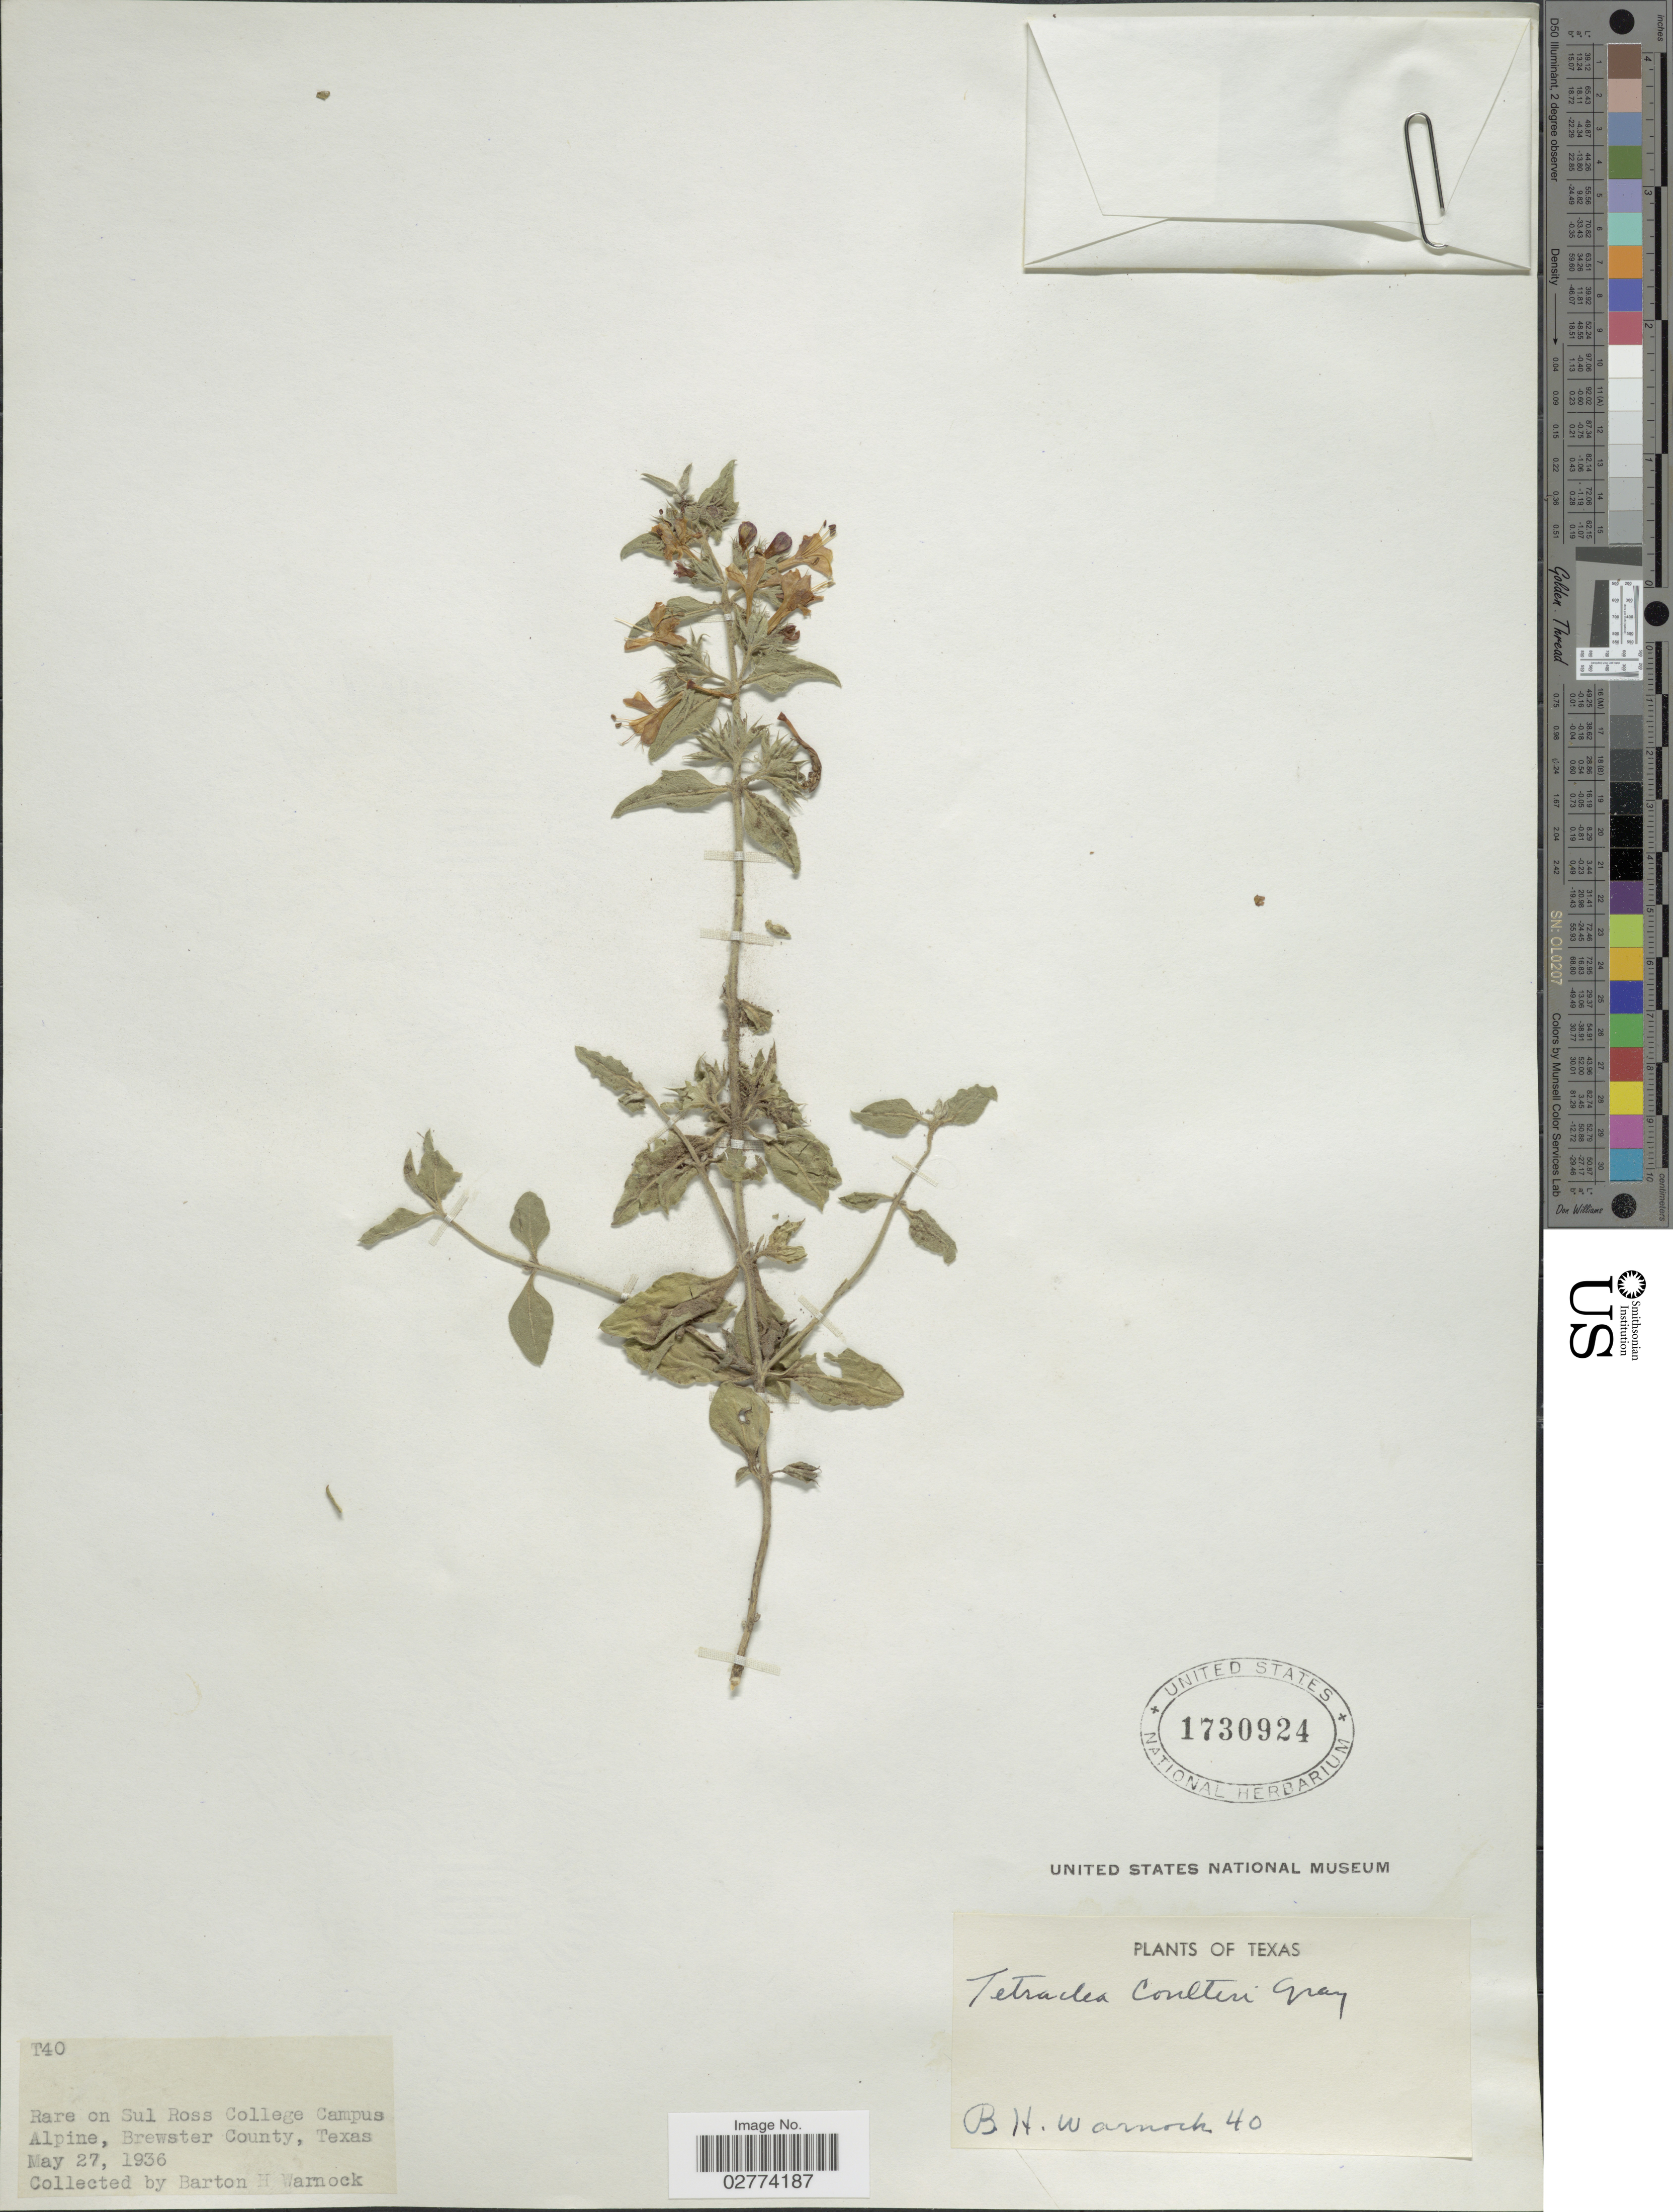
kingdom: Plantae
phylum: Tracheophyta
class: Magnoliopsida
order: Lamiales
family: Lamiaceae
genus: Tetraclea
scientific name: Tetraclea coulteri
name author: A. Gray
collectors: B. H. Warnock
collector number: T40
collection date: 1936-05-27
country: United States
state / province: Texas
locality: Sul Ross College Campus Alpine, Brewster County.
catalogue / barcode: US 1730924